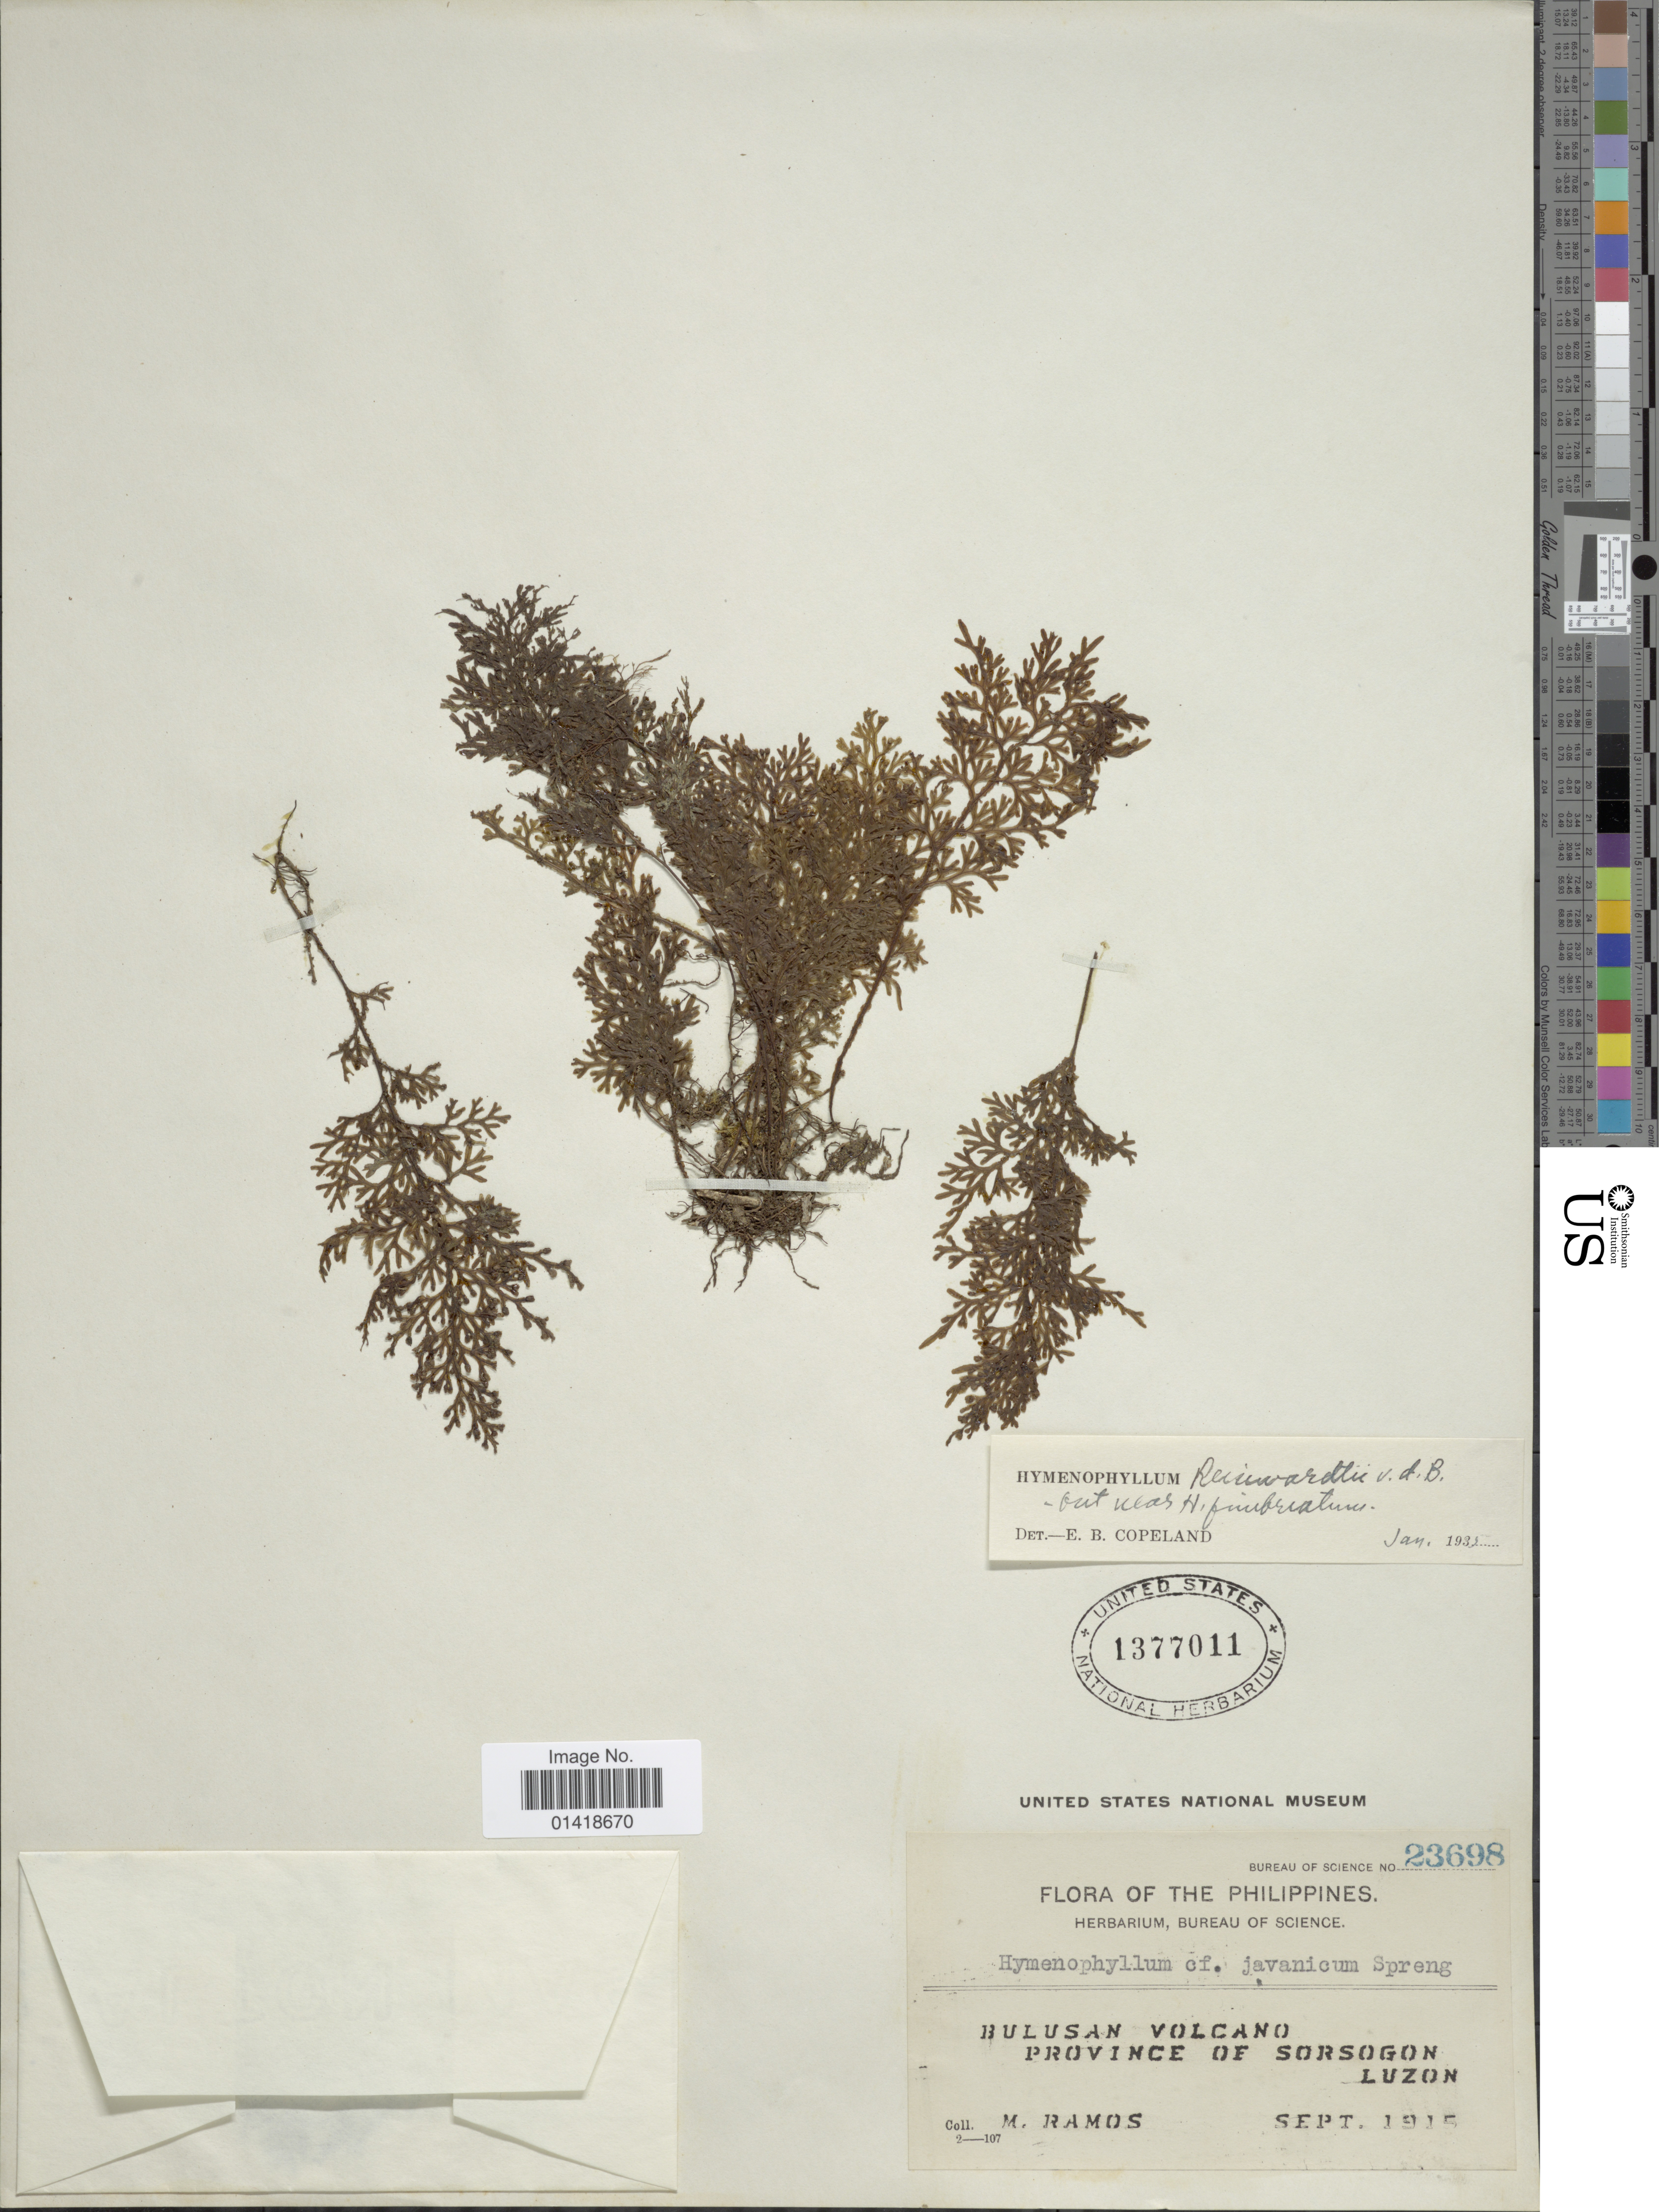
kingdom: Plantae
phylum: Tracheophyta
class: Polypodiopsida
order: Hymenophyllales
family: Hymenophyllaceae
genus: Hymenophyllum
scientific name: Hymenophyllum reinwardtii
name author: Bosch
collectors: M. Ramos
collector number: Bureau of Science 23698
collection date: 1915-09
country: Philippines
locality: The Philippines. Bulusan Volcano. Province Of Sorsogon. Luzon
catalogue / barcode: US 1377011